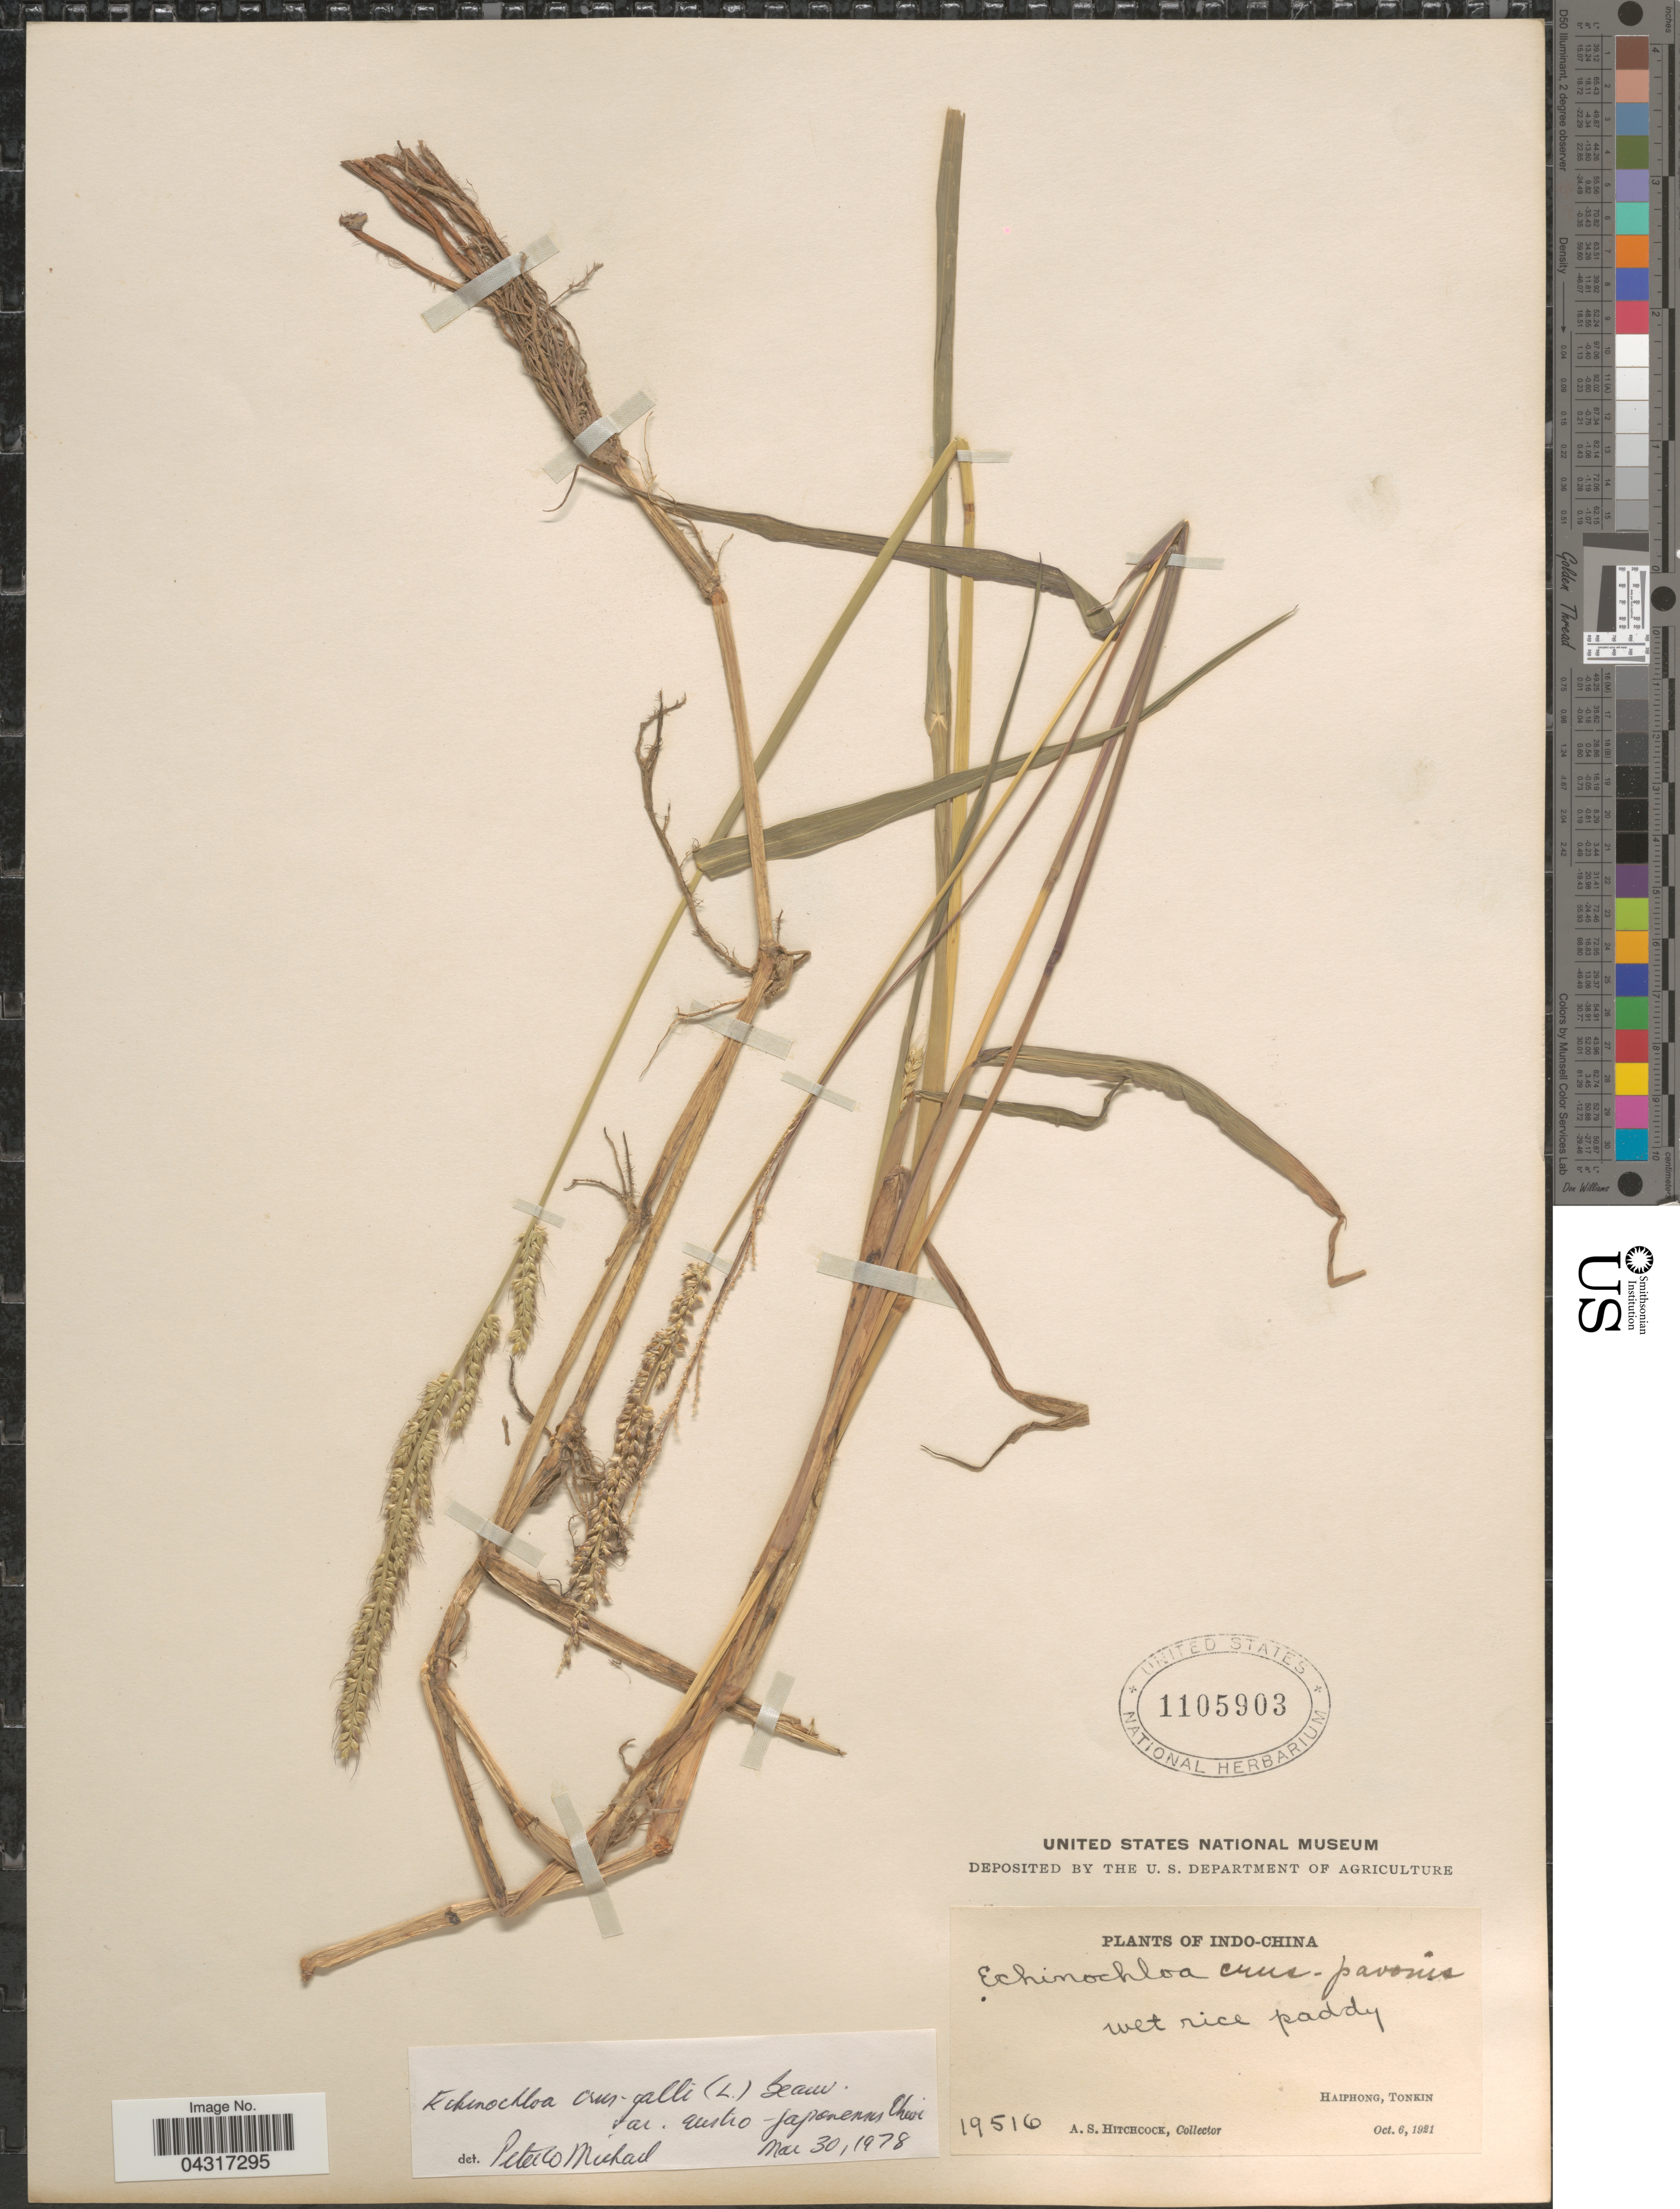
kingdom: Plantae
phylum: Tracheophyta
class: Liliopsida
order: Poales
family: Poaceae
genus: Echinochloa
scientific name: Echinochloa crus-galli var. austrojaponensis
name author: Ohwi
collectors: A. S. Hitchcock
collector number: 19516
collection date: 1921-10-06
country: Vietnam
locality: Indo-China. Wet rice paddy. Haiphong, Tonkin.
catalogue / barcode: US 1105903